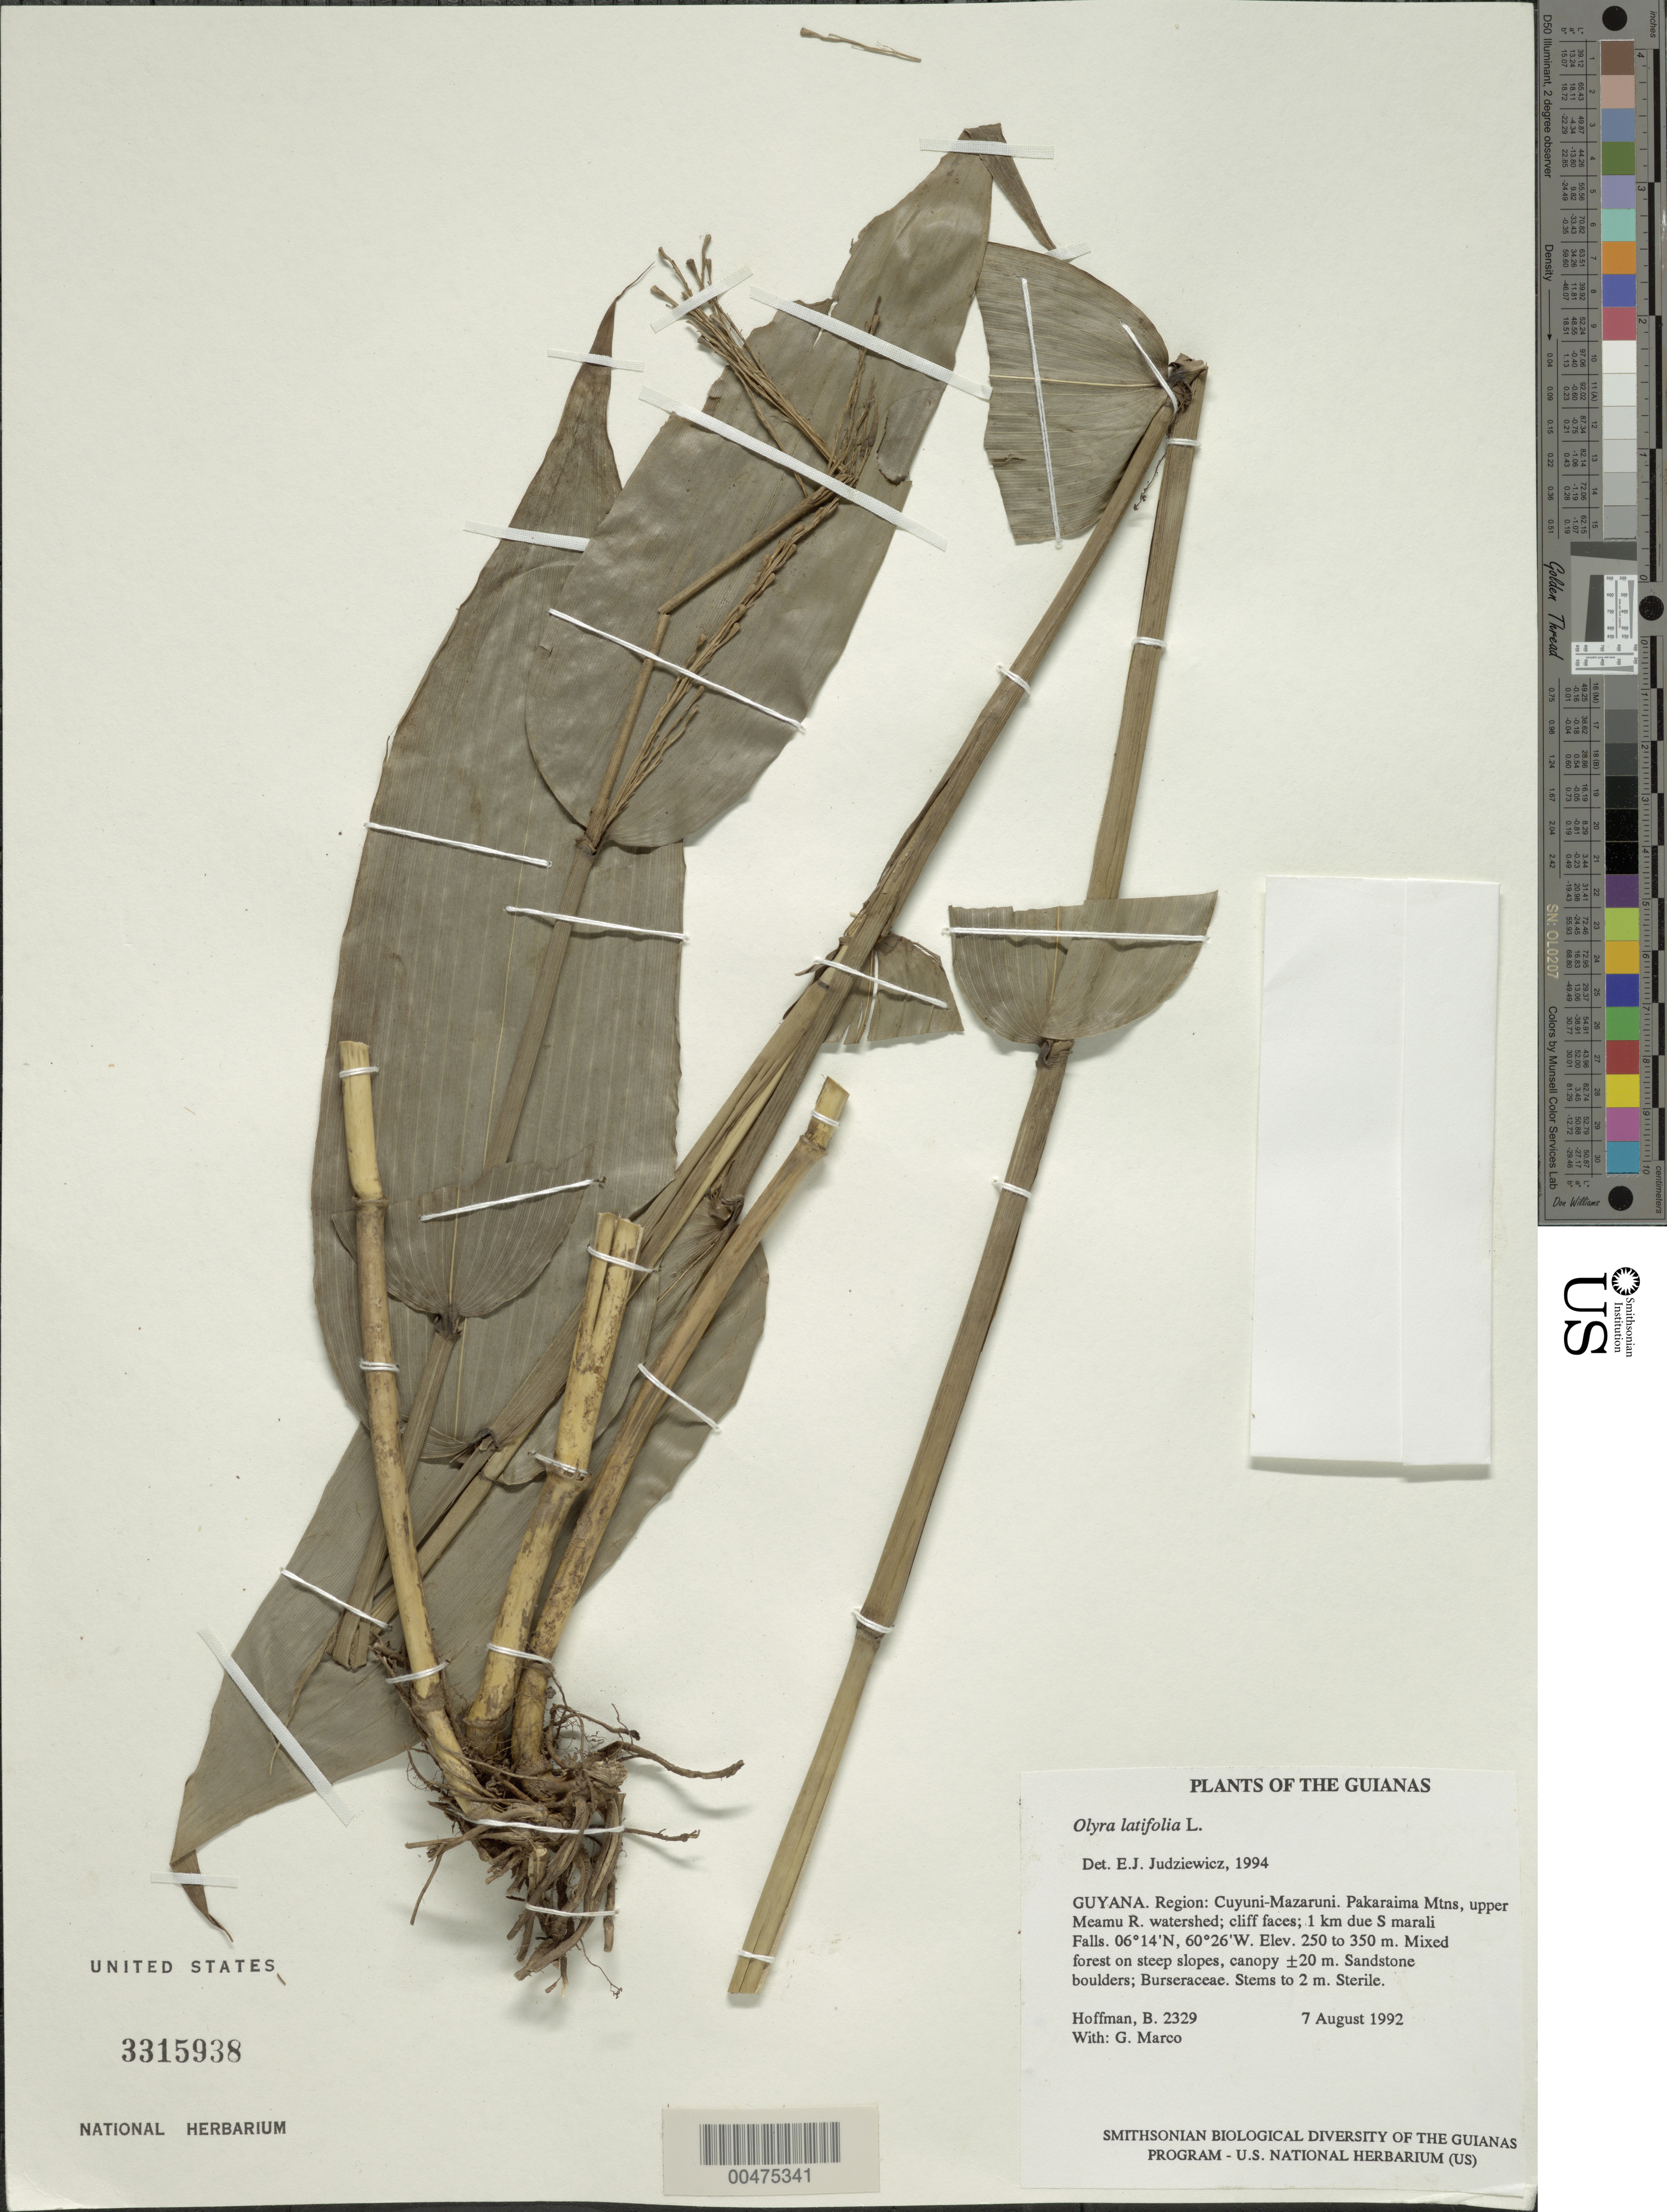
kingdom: Plantae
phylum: Tracheophyta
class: Liliopsida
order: Poales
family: Poaceae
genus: Olyra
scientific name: Olyra latifolia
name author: L.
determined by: Judziewicz, E. J.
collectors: B. Hoffman & G. Marco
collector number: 2329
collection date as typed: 7 August 1992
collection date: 1992-08-07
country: Guyana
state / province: Cuyuni-Mazaruni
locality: Pakaraima Mountains, upper Meamu River watershed; cliff faces; 1 km due S of Marali Falls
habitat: Mixed forest on steep slopes, canopy ±20 m. Sandstone boulders; Burseraceae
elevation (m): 250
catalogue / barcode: US 3315938